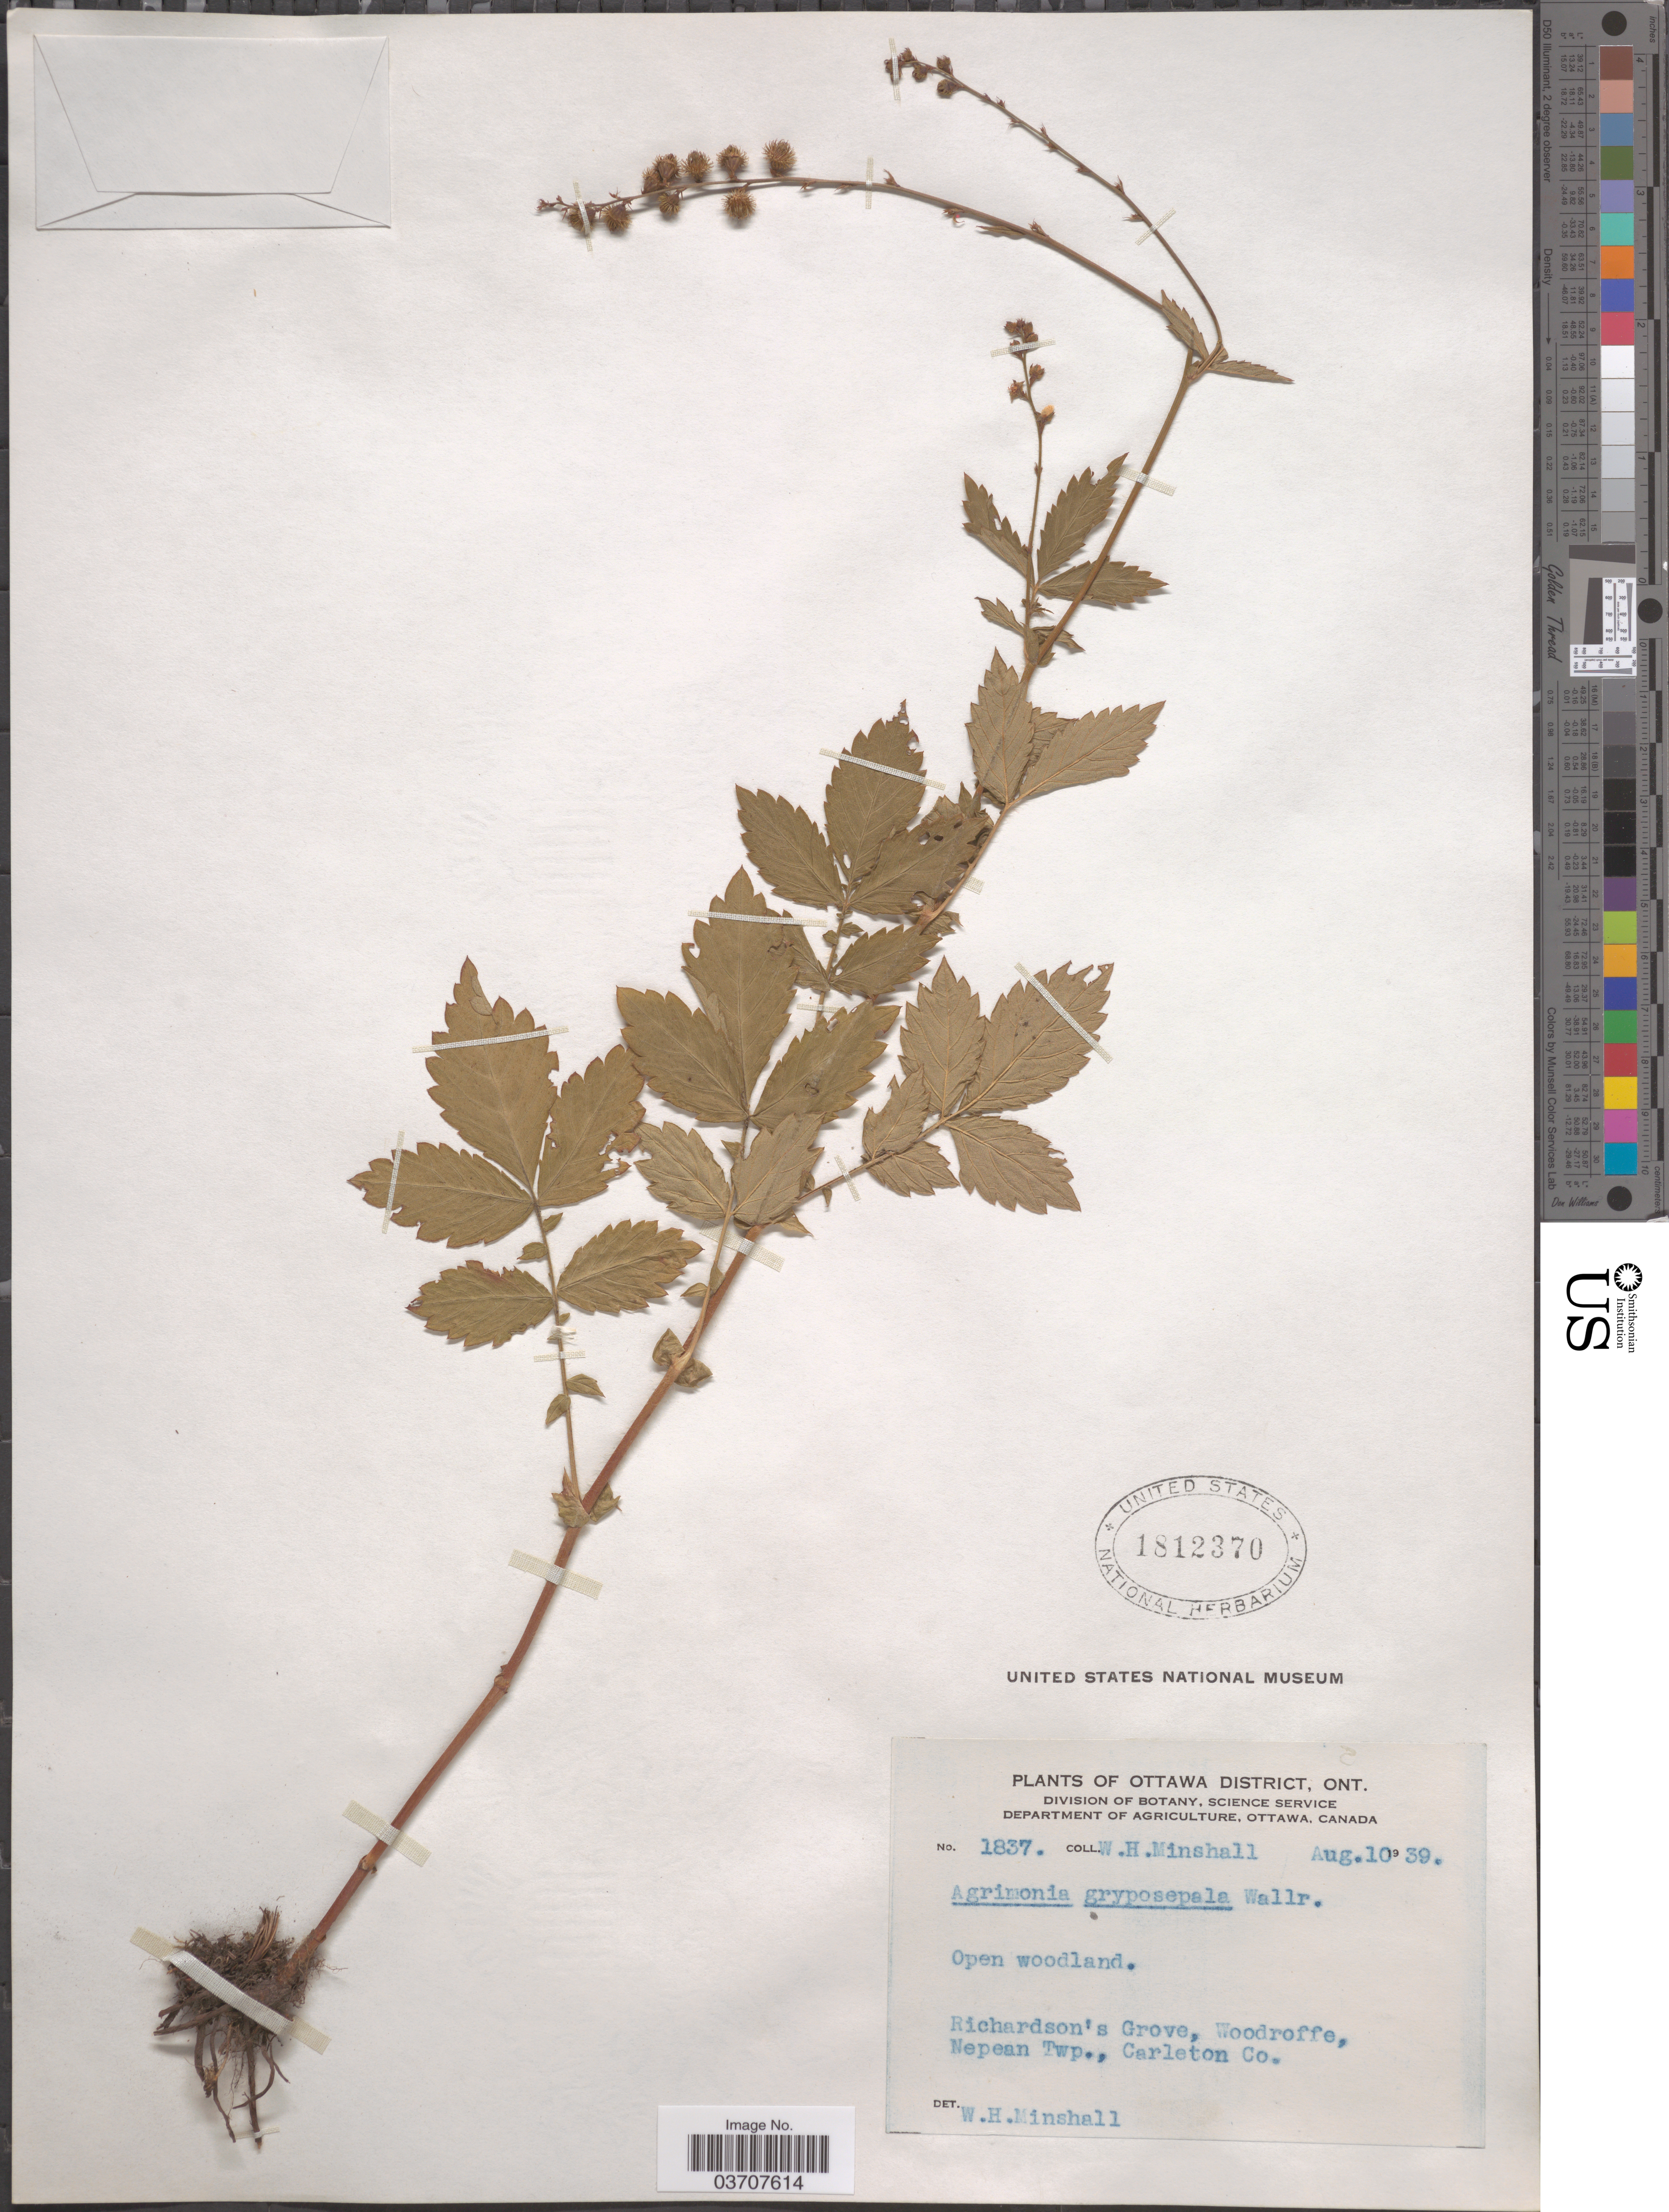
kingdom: Plantae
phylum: Tracheophyta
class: Magnoliopsida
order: Rosales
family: Rosaceae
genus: Agrimonia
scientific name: Agrimonia gryposepala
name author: Wallr.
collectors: W. Minshall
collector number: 1837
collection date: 1939-08-10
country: Canada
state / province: Ontario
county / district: Ottawa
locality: Richardson's Grove, Woodroffe, Nepean Twp., Carleton County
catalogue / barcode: US 1812370